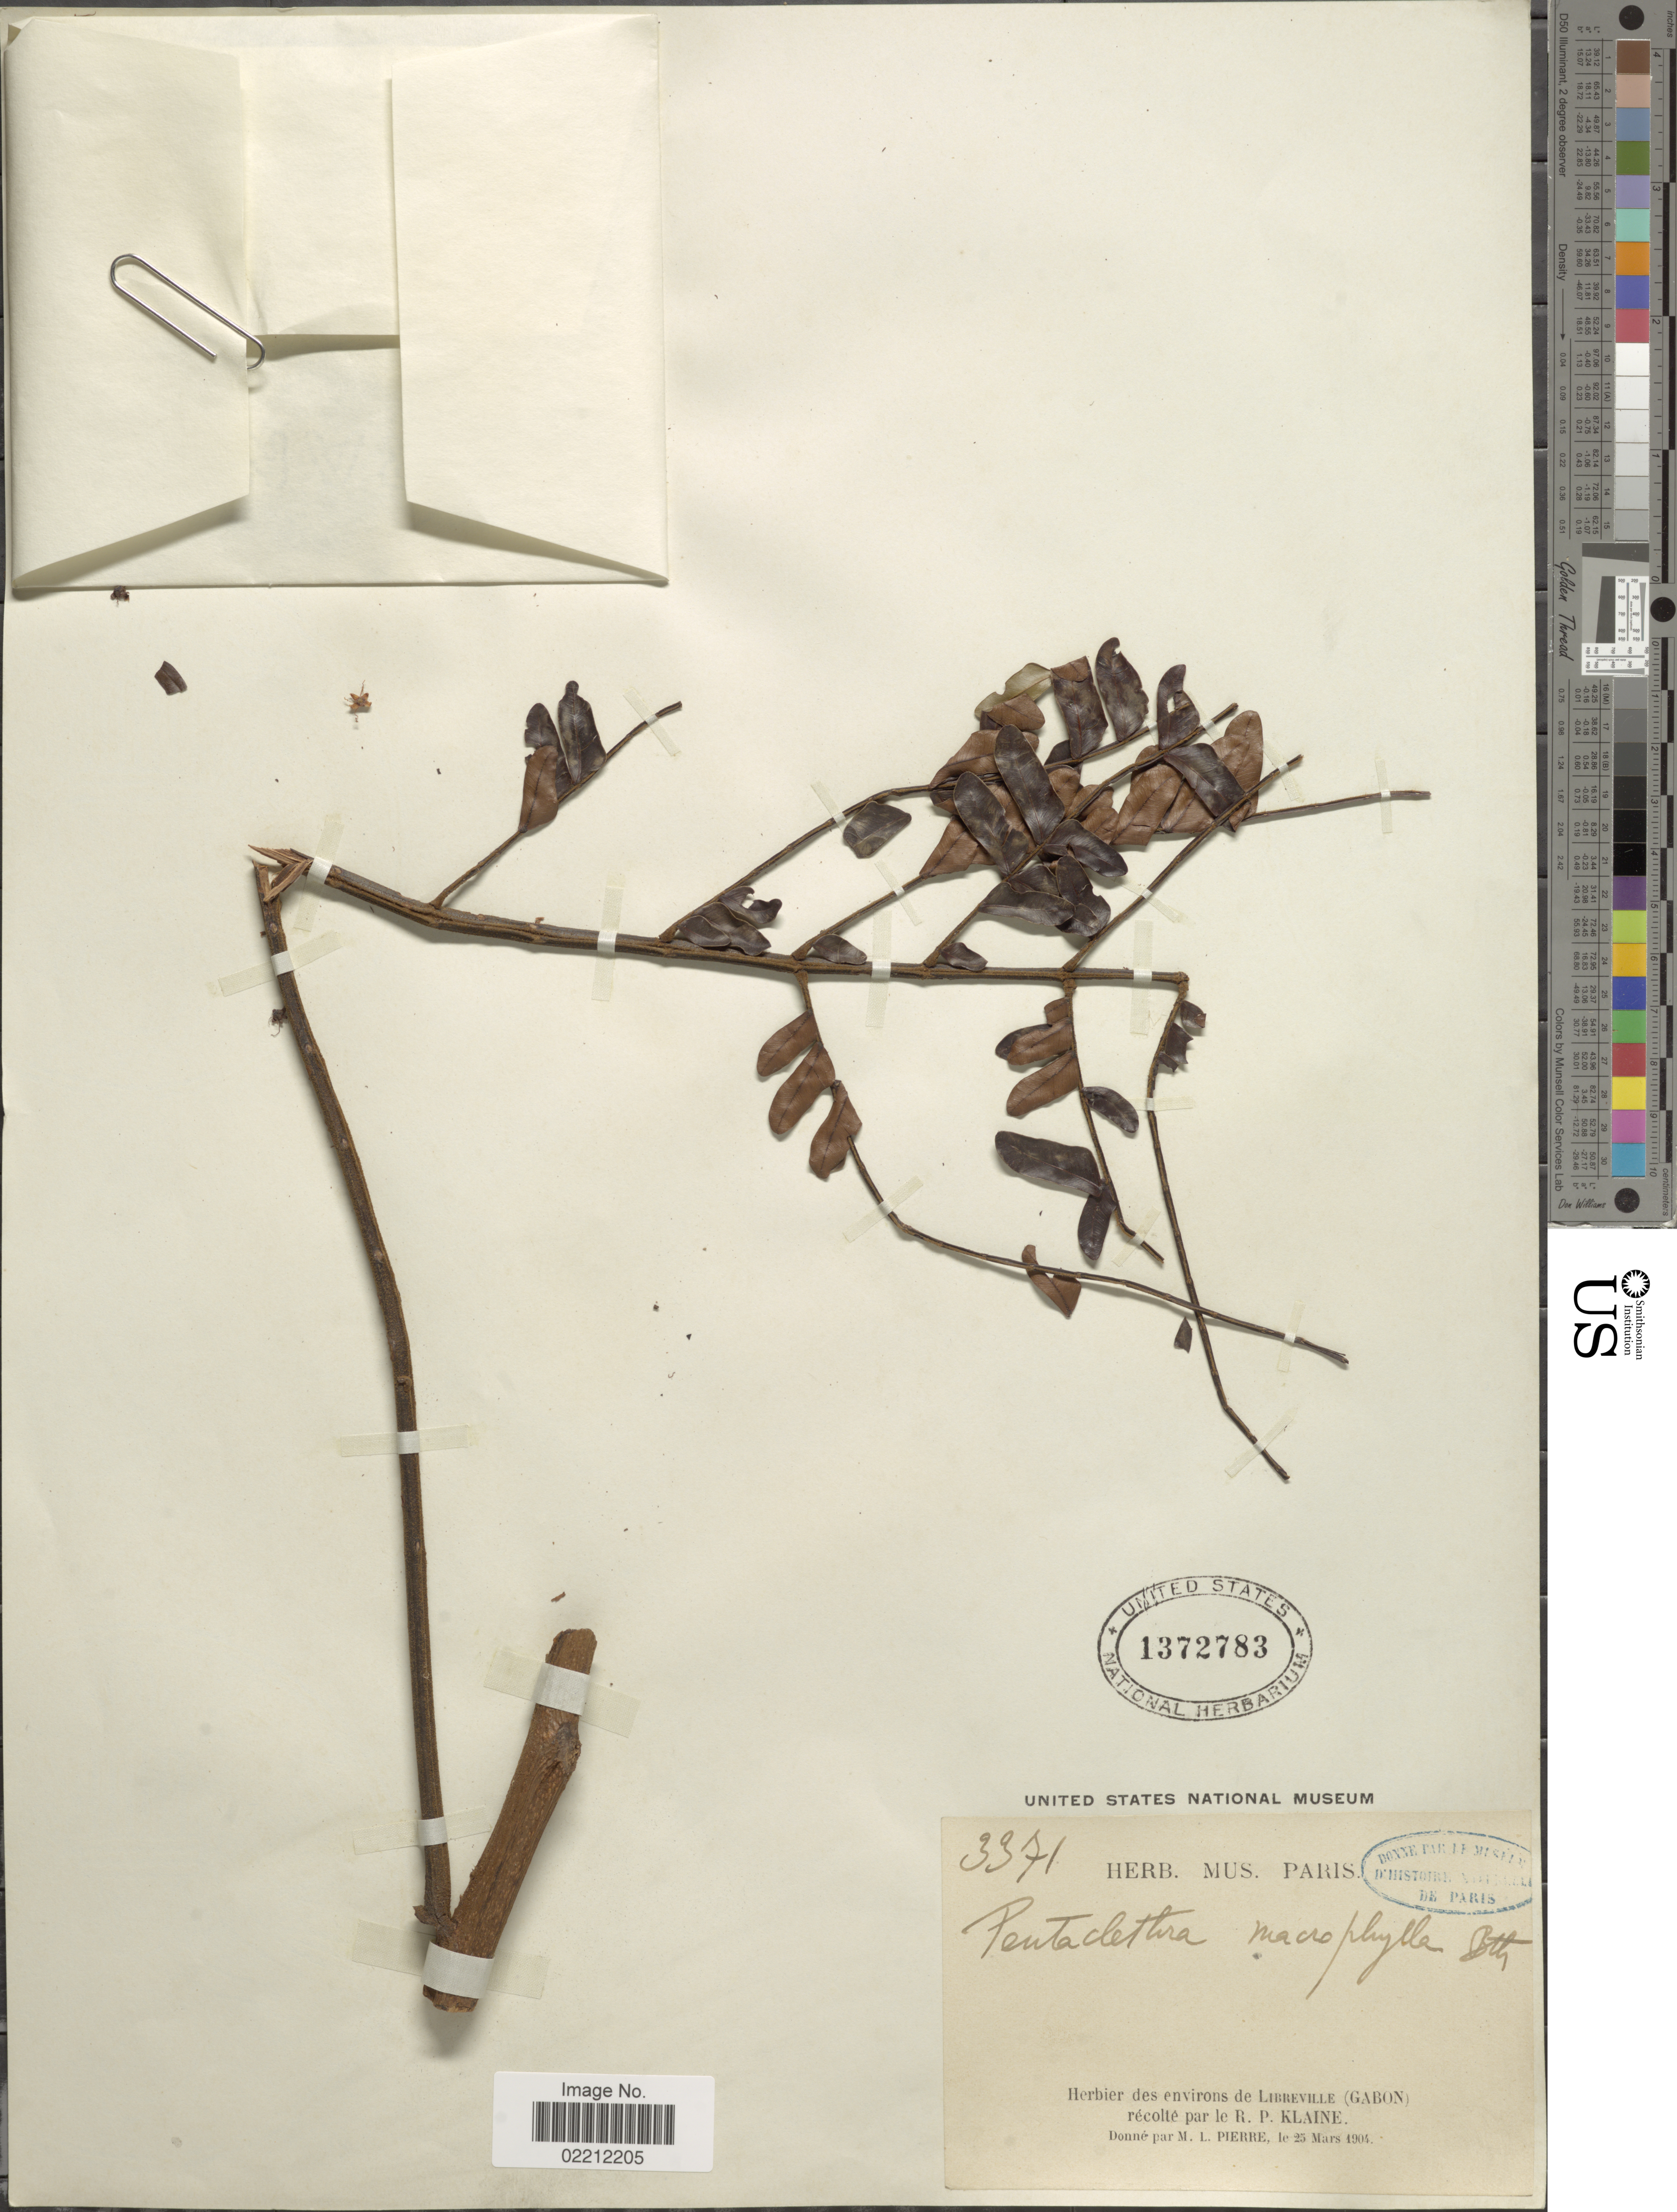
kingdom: Plantae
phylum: Tracheophyta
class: Magnoliopsida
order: Fabales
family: Fabaceae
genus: Pentaclethra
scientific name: Pentaclethra macrophylla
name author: Benth.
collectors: R. Klaine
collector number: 3371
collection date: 1904-03-25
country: Gabon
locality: Environs de Libreville (Gabon)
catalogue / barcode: US 1372783